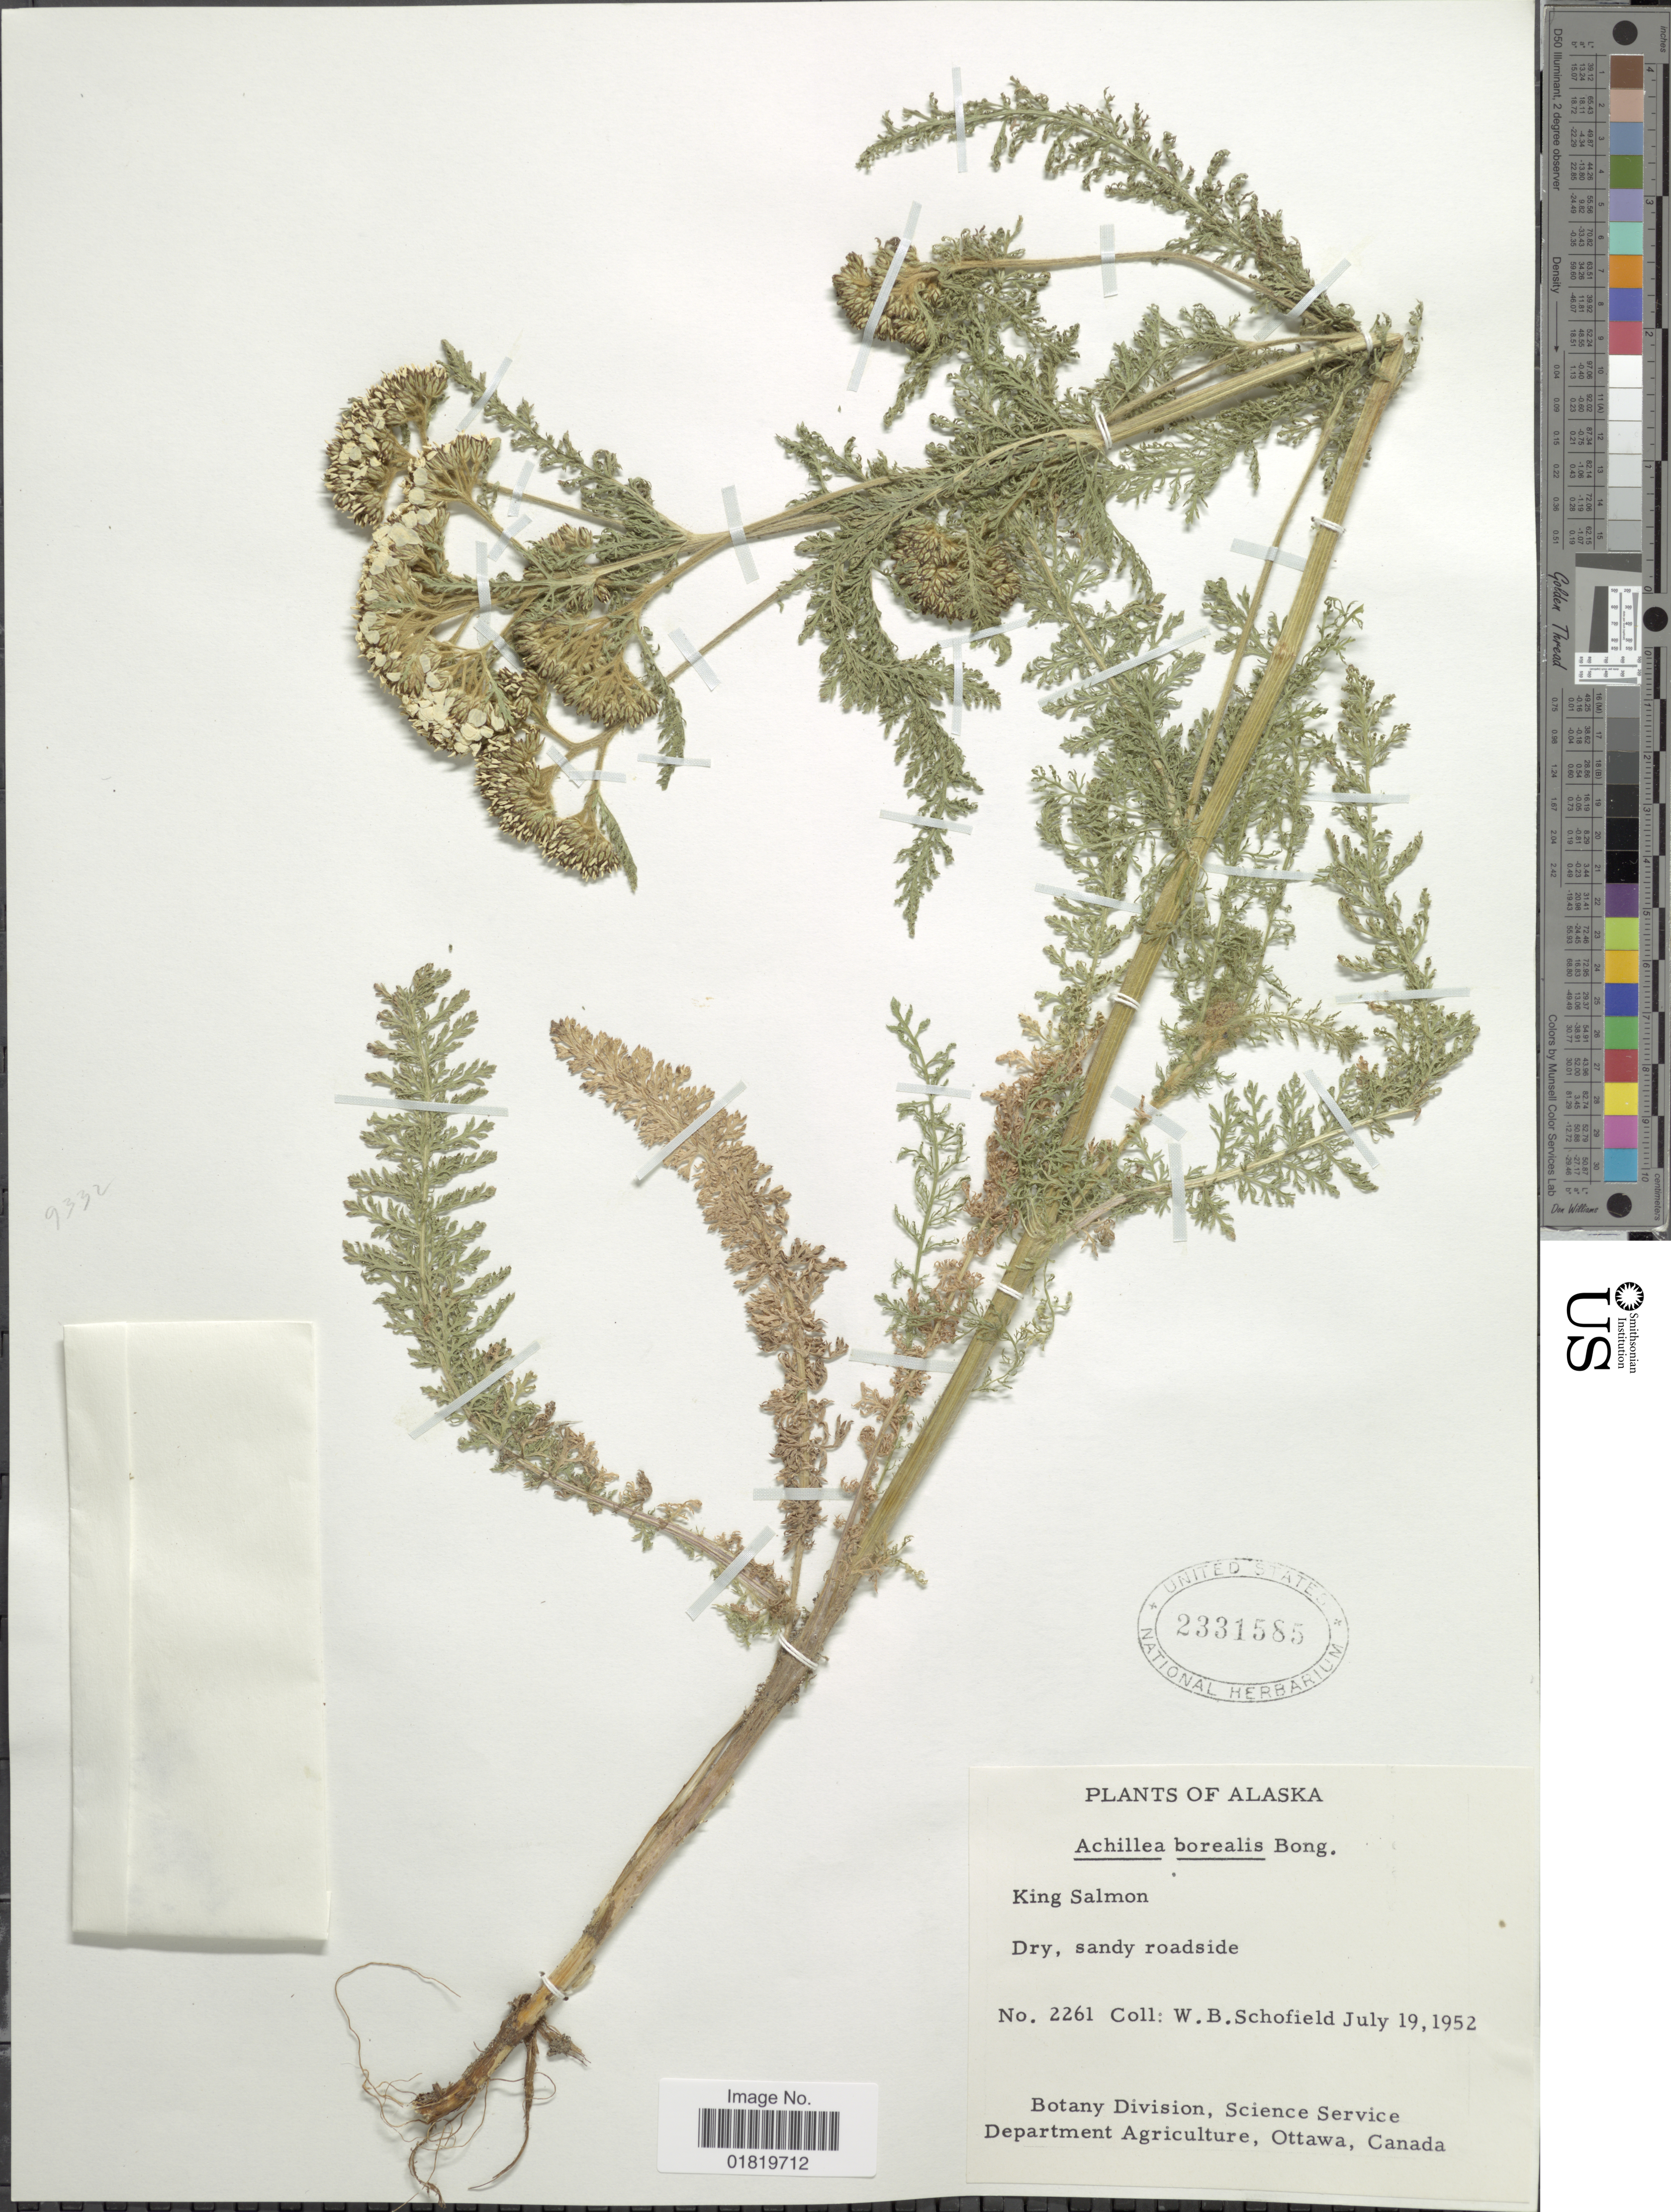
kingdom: Plantae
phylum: Tracheophyta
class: Magnoliopsida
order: Asterales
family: Asteraceae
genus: Achillea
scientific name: Achillea borealis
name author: Bong.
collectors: W. Schofield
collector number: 2261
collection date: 1952-07-19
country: United States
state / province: Alaska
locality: King Salmon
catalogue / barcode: US 2331585